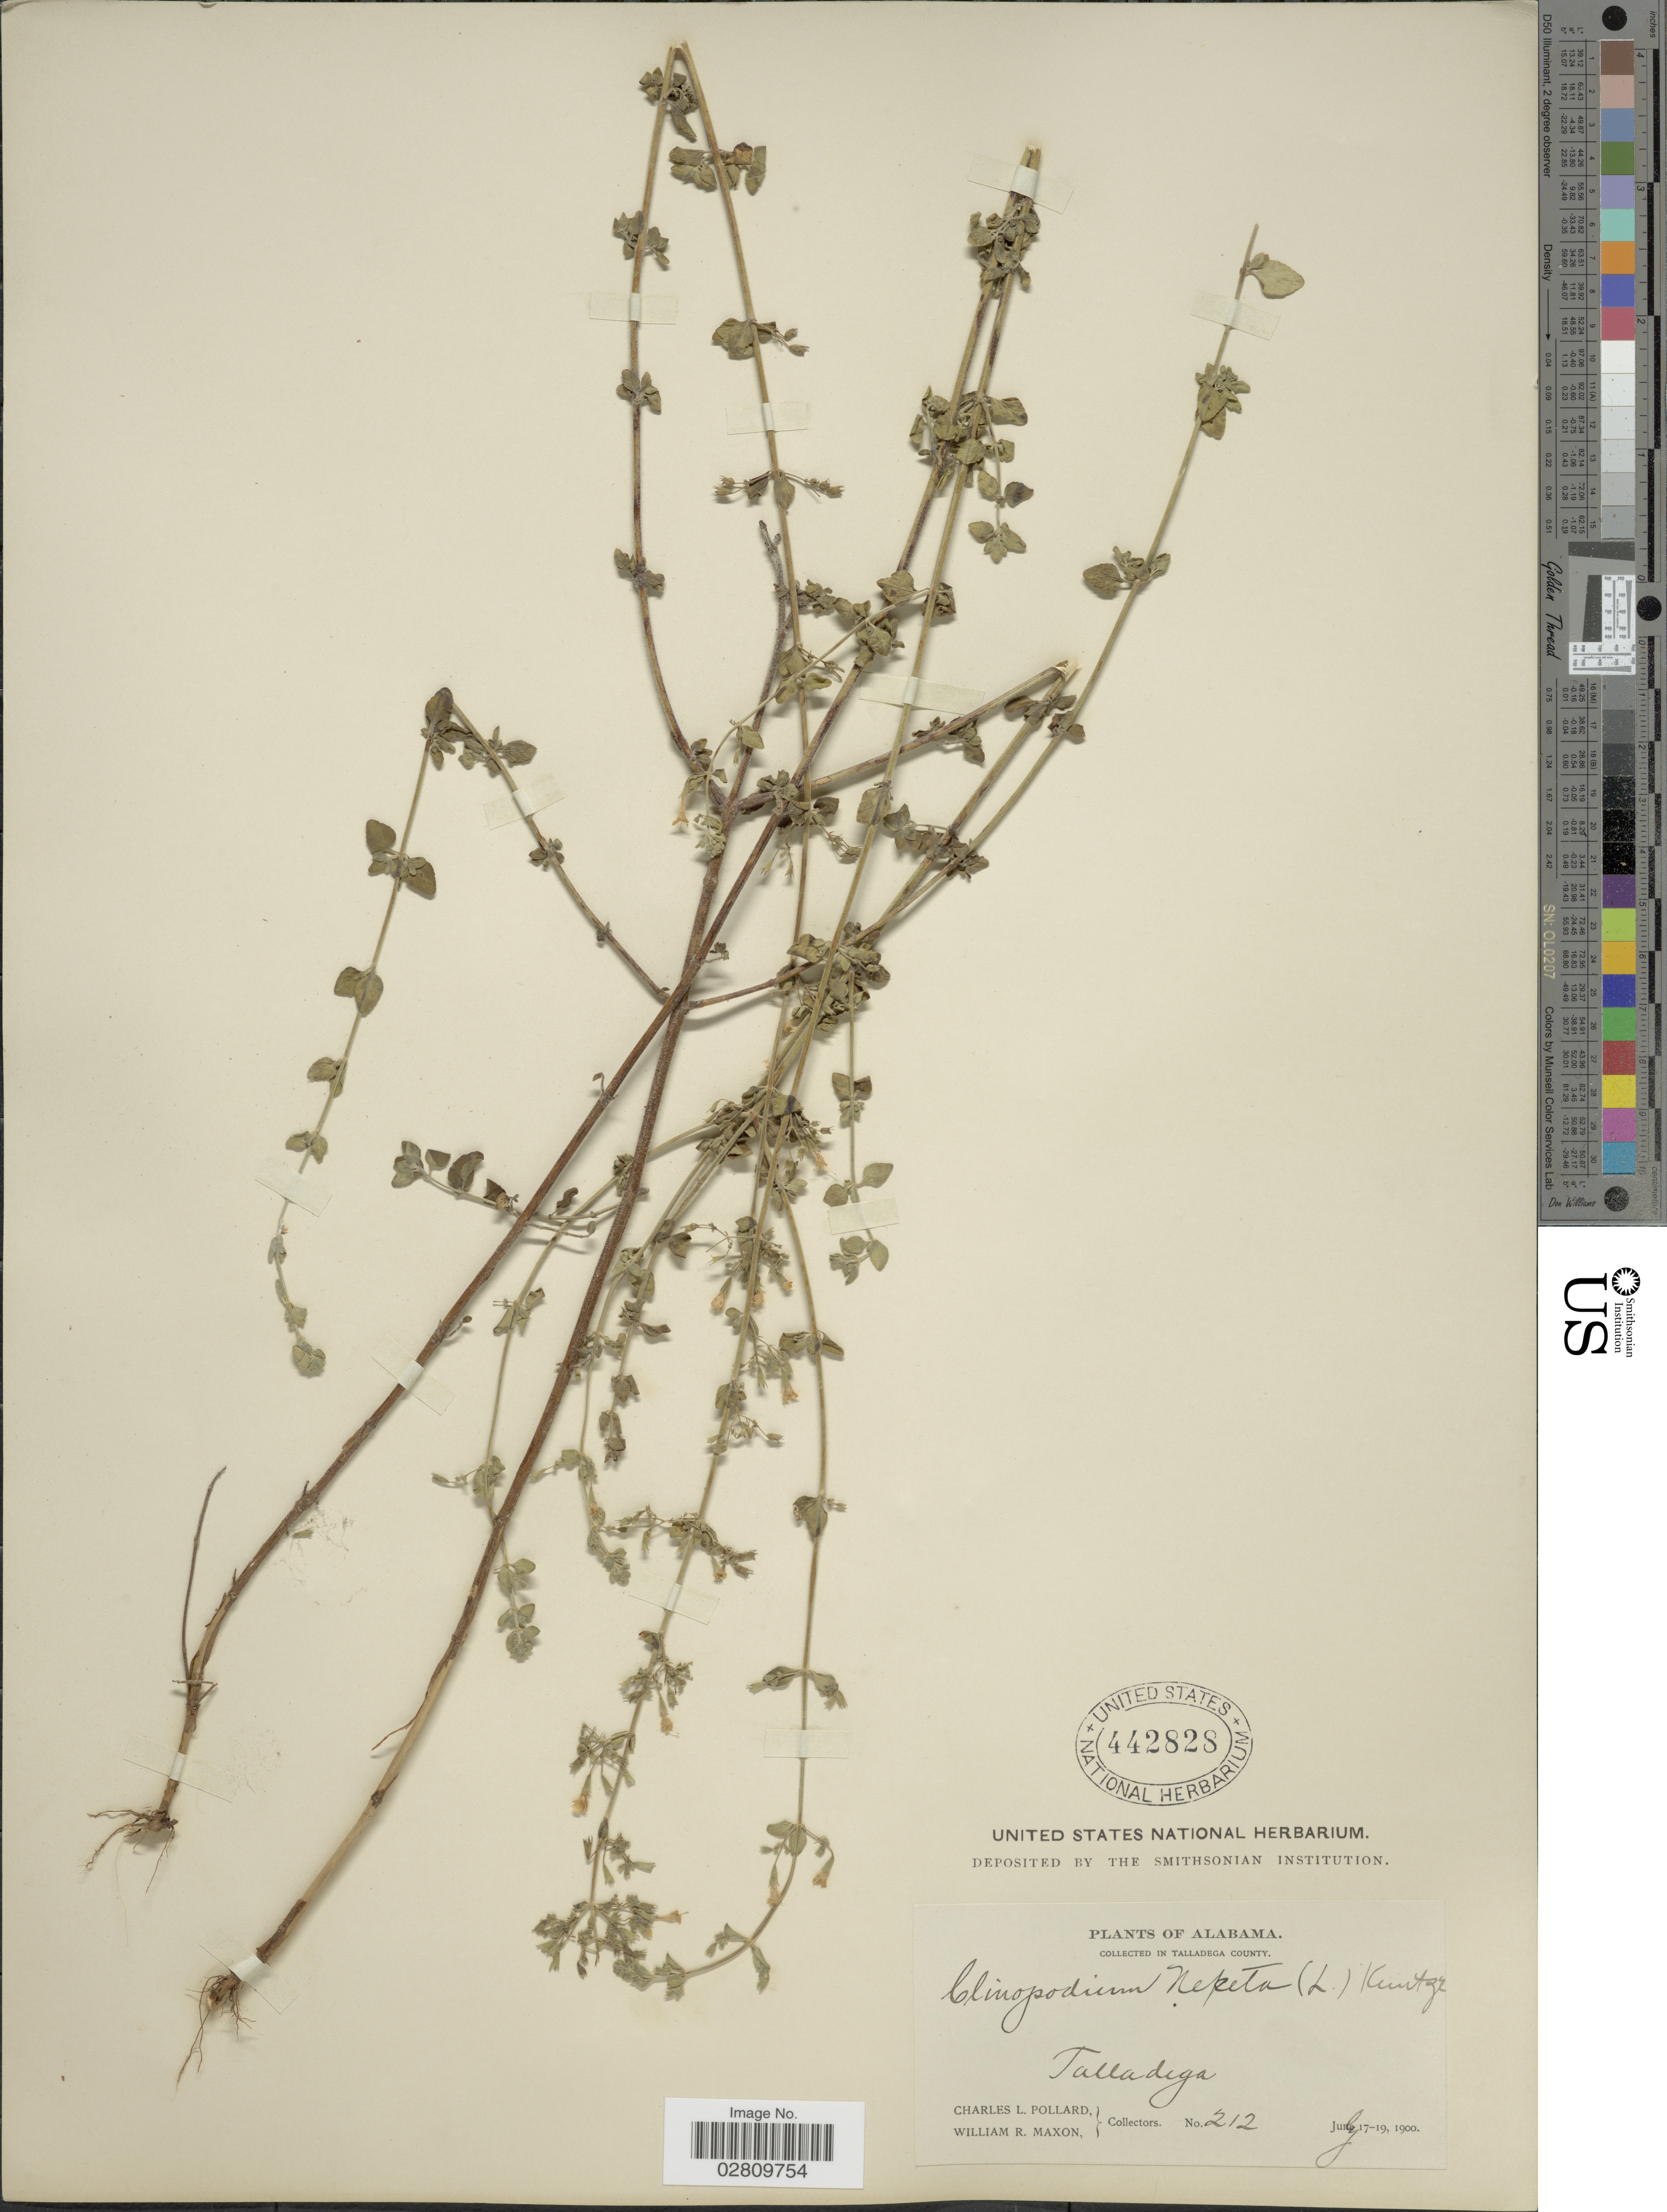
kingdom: Plantae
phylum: Tracheophyta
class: Magnoliopsida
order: Lamiales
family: Lamiaceae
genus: Clinopodium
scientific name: Clinopodium nepeta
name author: (L.) Kuntze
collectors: C. L. Pollard & W. R. Maxon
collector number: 212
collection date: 1900-07-17/1900-07-19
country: United States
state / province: Alabama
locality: Talladega County. Talladega.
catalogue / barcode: US 442828